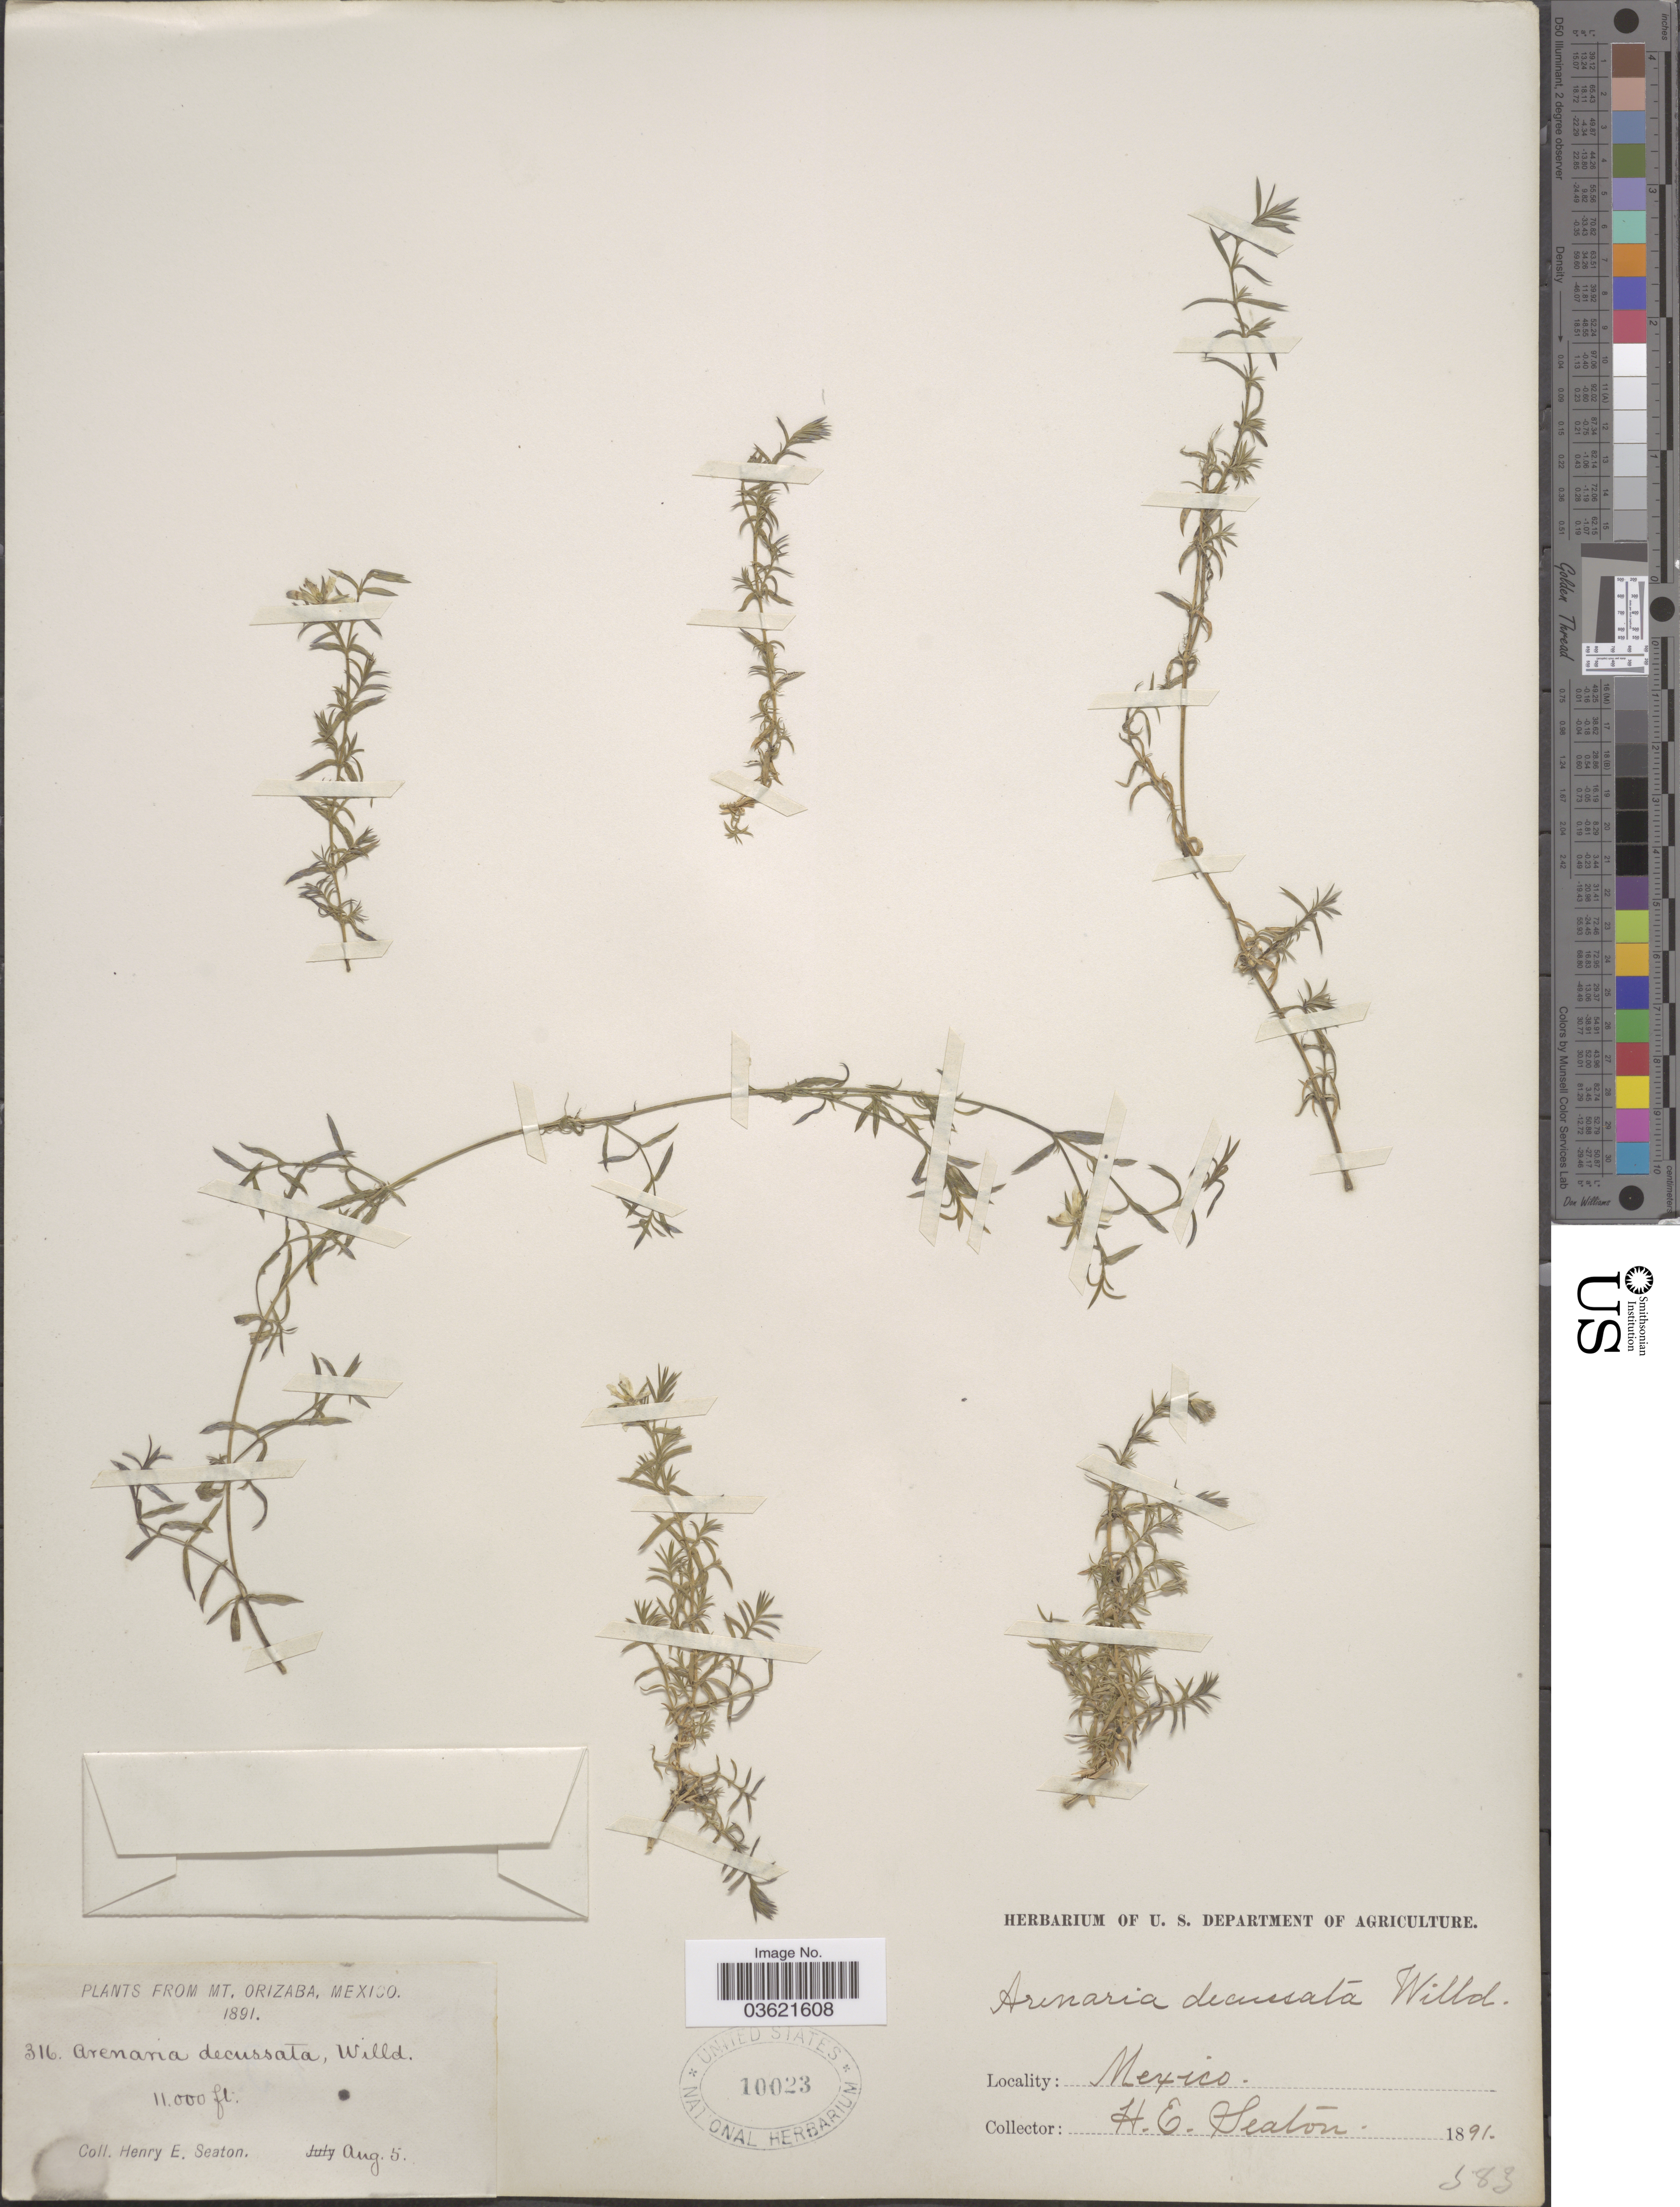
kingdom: Plantae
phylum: Tracheophyta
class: Magnoliopsida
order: Caryophyllales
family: Caryophyllaceae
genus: Arenaria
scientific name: Arenaria lycopodioides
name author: Willd. ex Schltdl.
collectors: H. E. Seaton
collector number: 316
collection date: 1891-08-05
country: Mexico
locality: Mt. Orizaba.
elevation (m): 3353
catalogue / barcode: US 10023